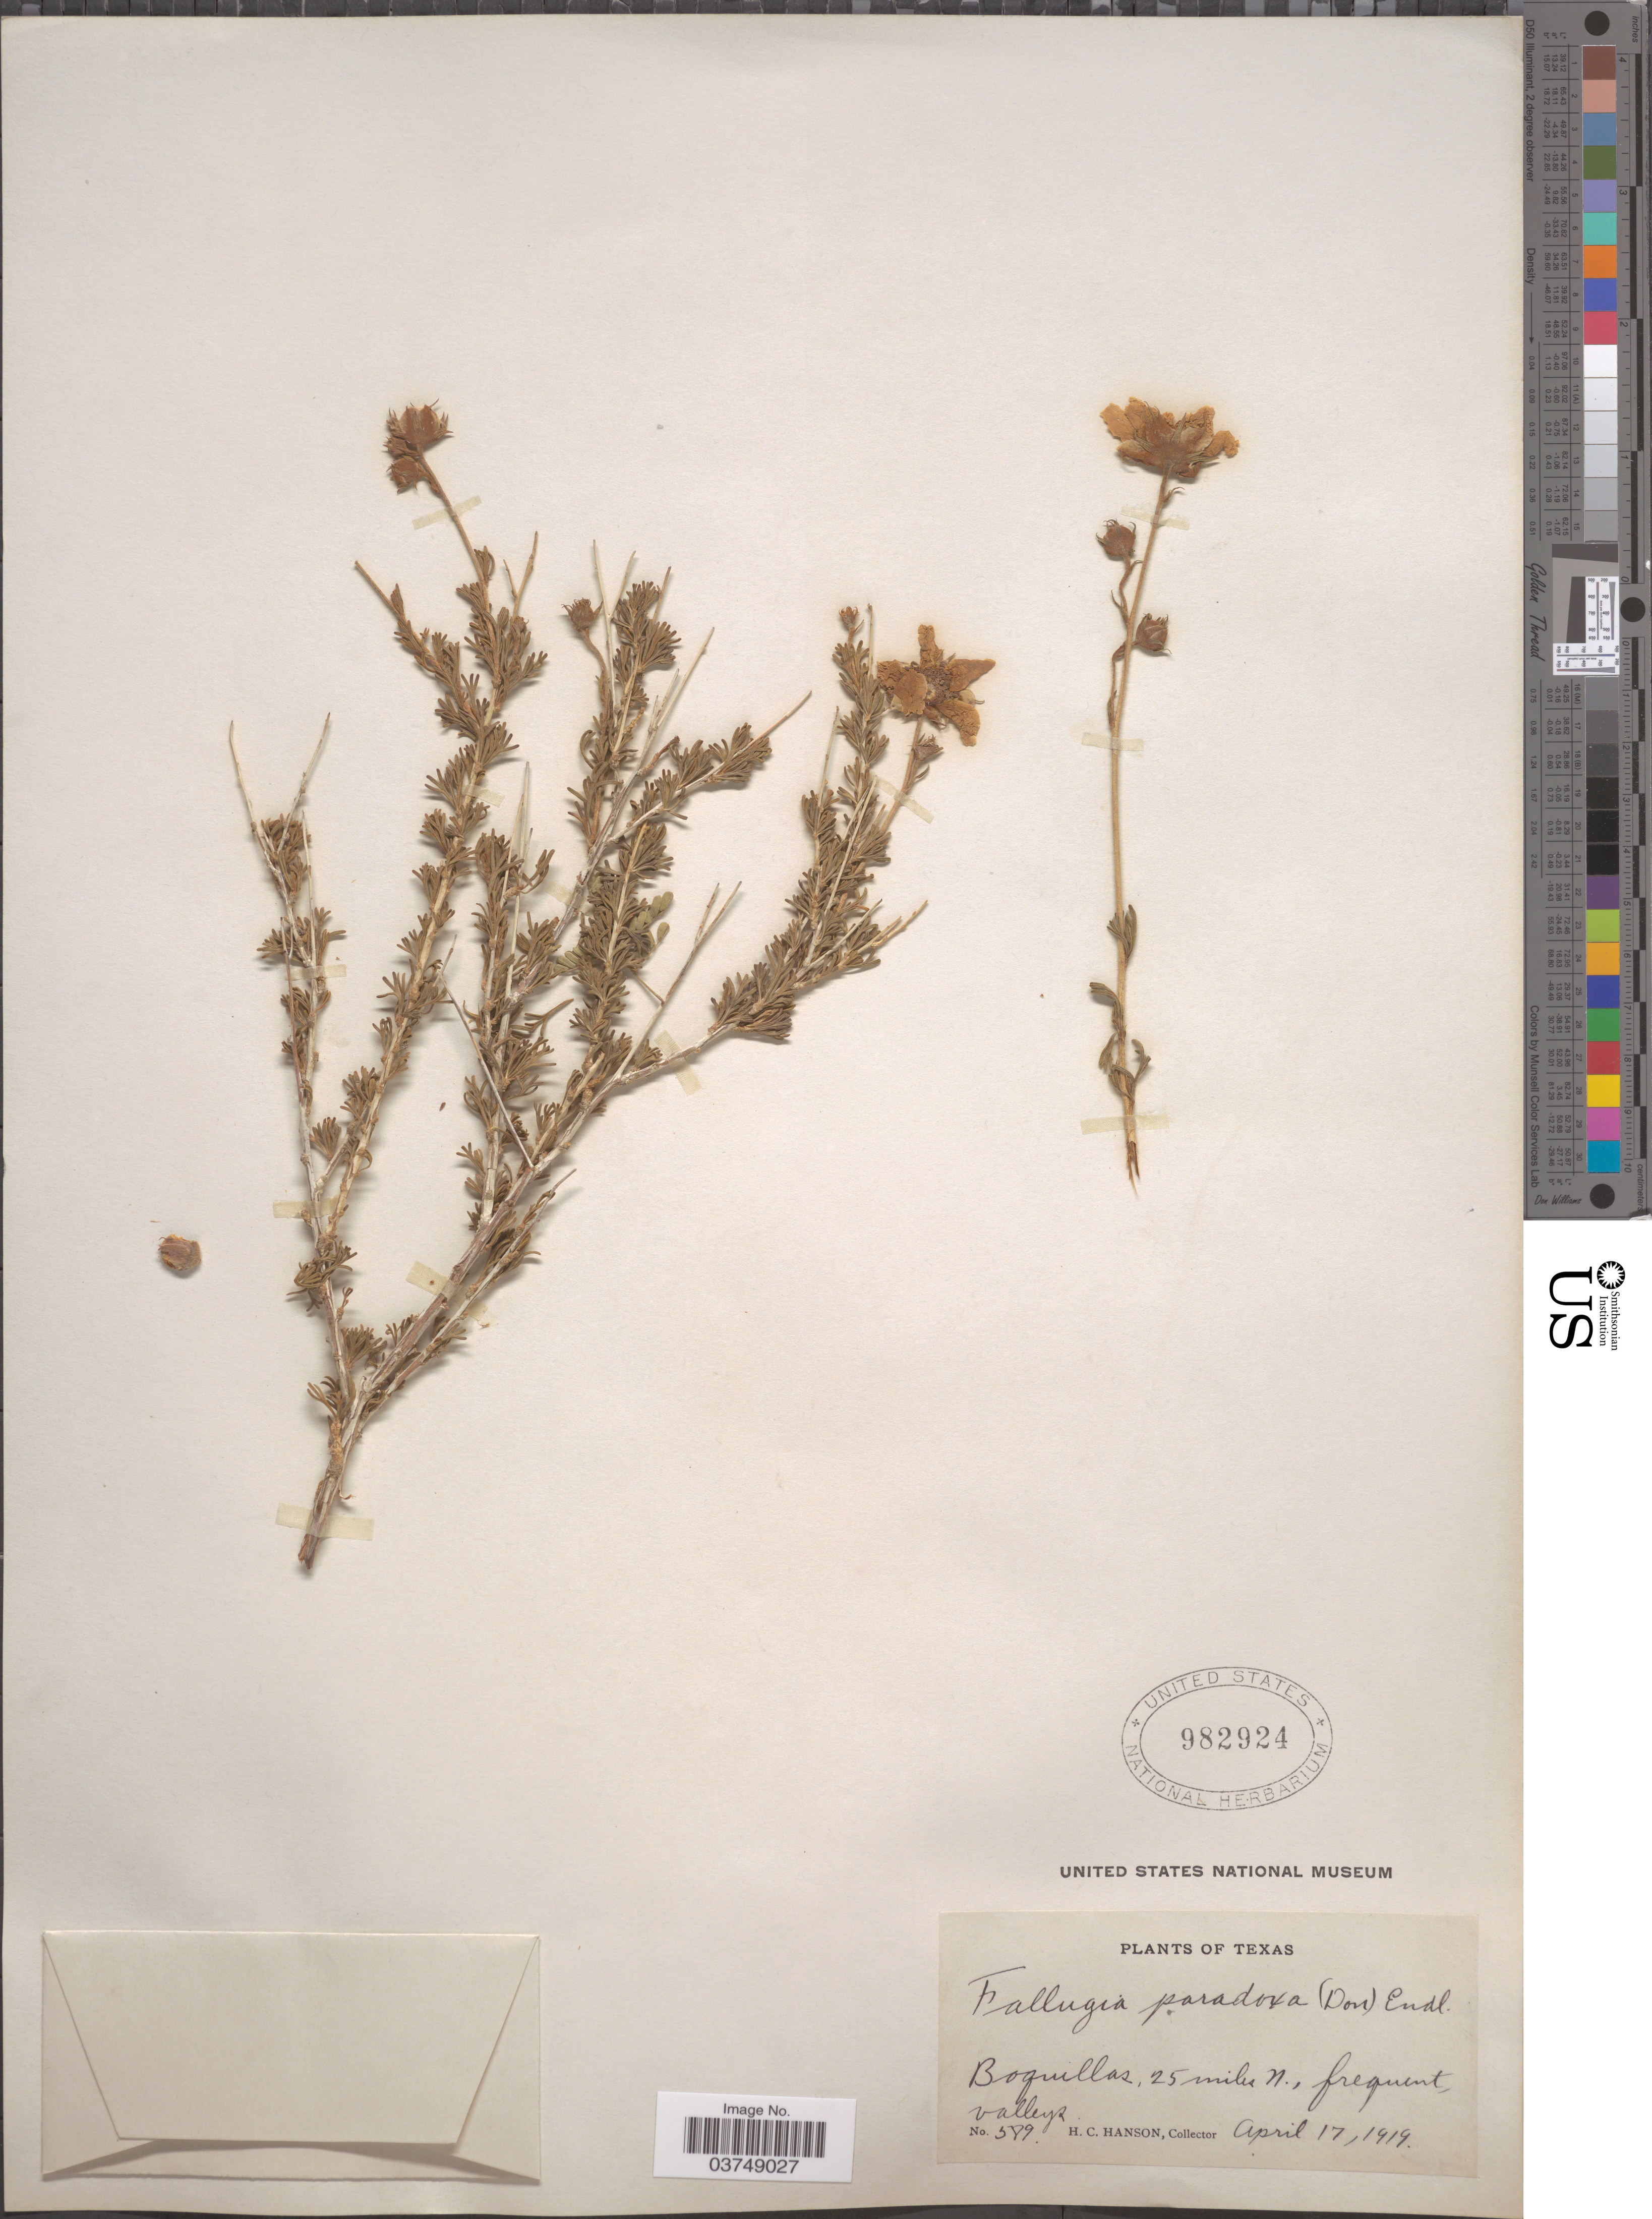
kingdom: Plantae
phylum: Tracheophyta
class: Magnoliopsida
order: Rosales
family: Rosaceae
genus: Fallugia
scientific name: Fallugia acuminata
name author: (Wooton) Rydb.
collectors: H. Hanson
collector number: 589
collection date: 1919-04-17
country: United States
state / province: Texas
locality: Boquillas, 25 miles N., frequent, valleys.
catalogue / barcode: US 982924